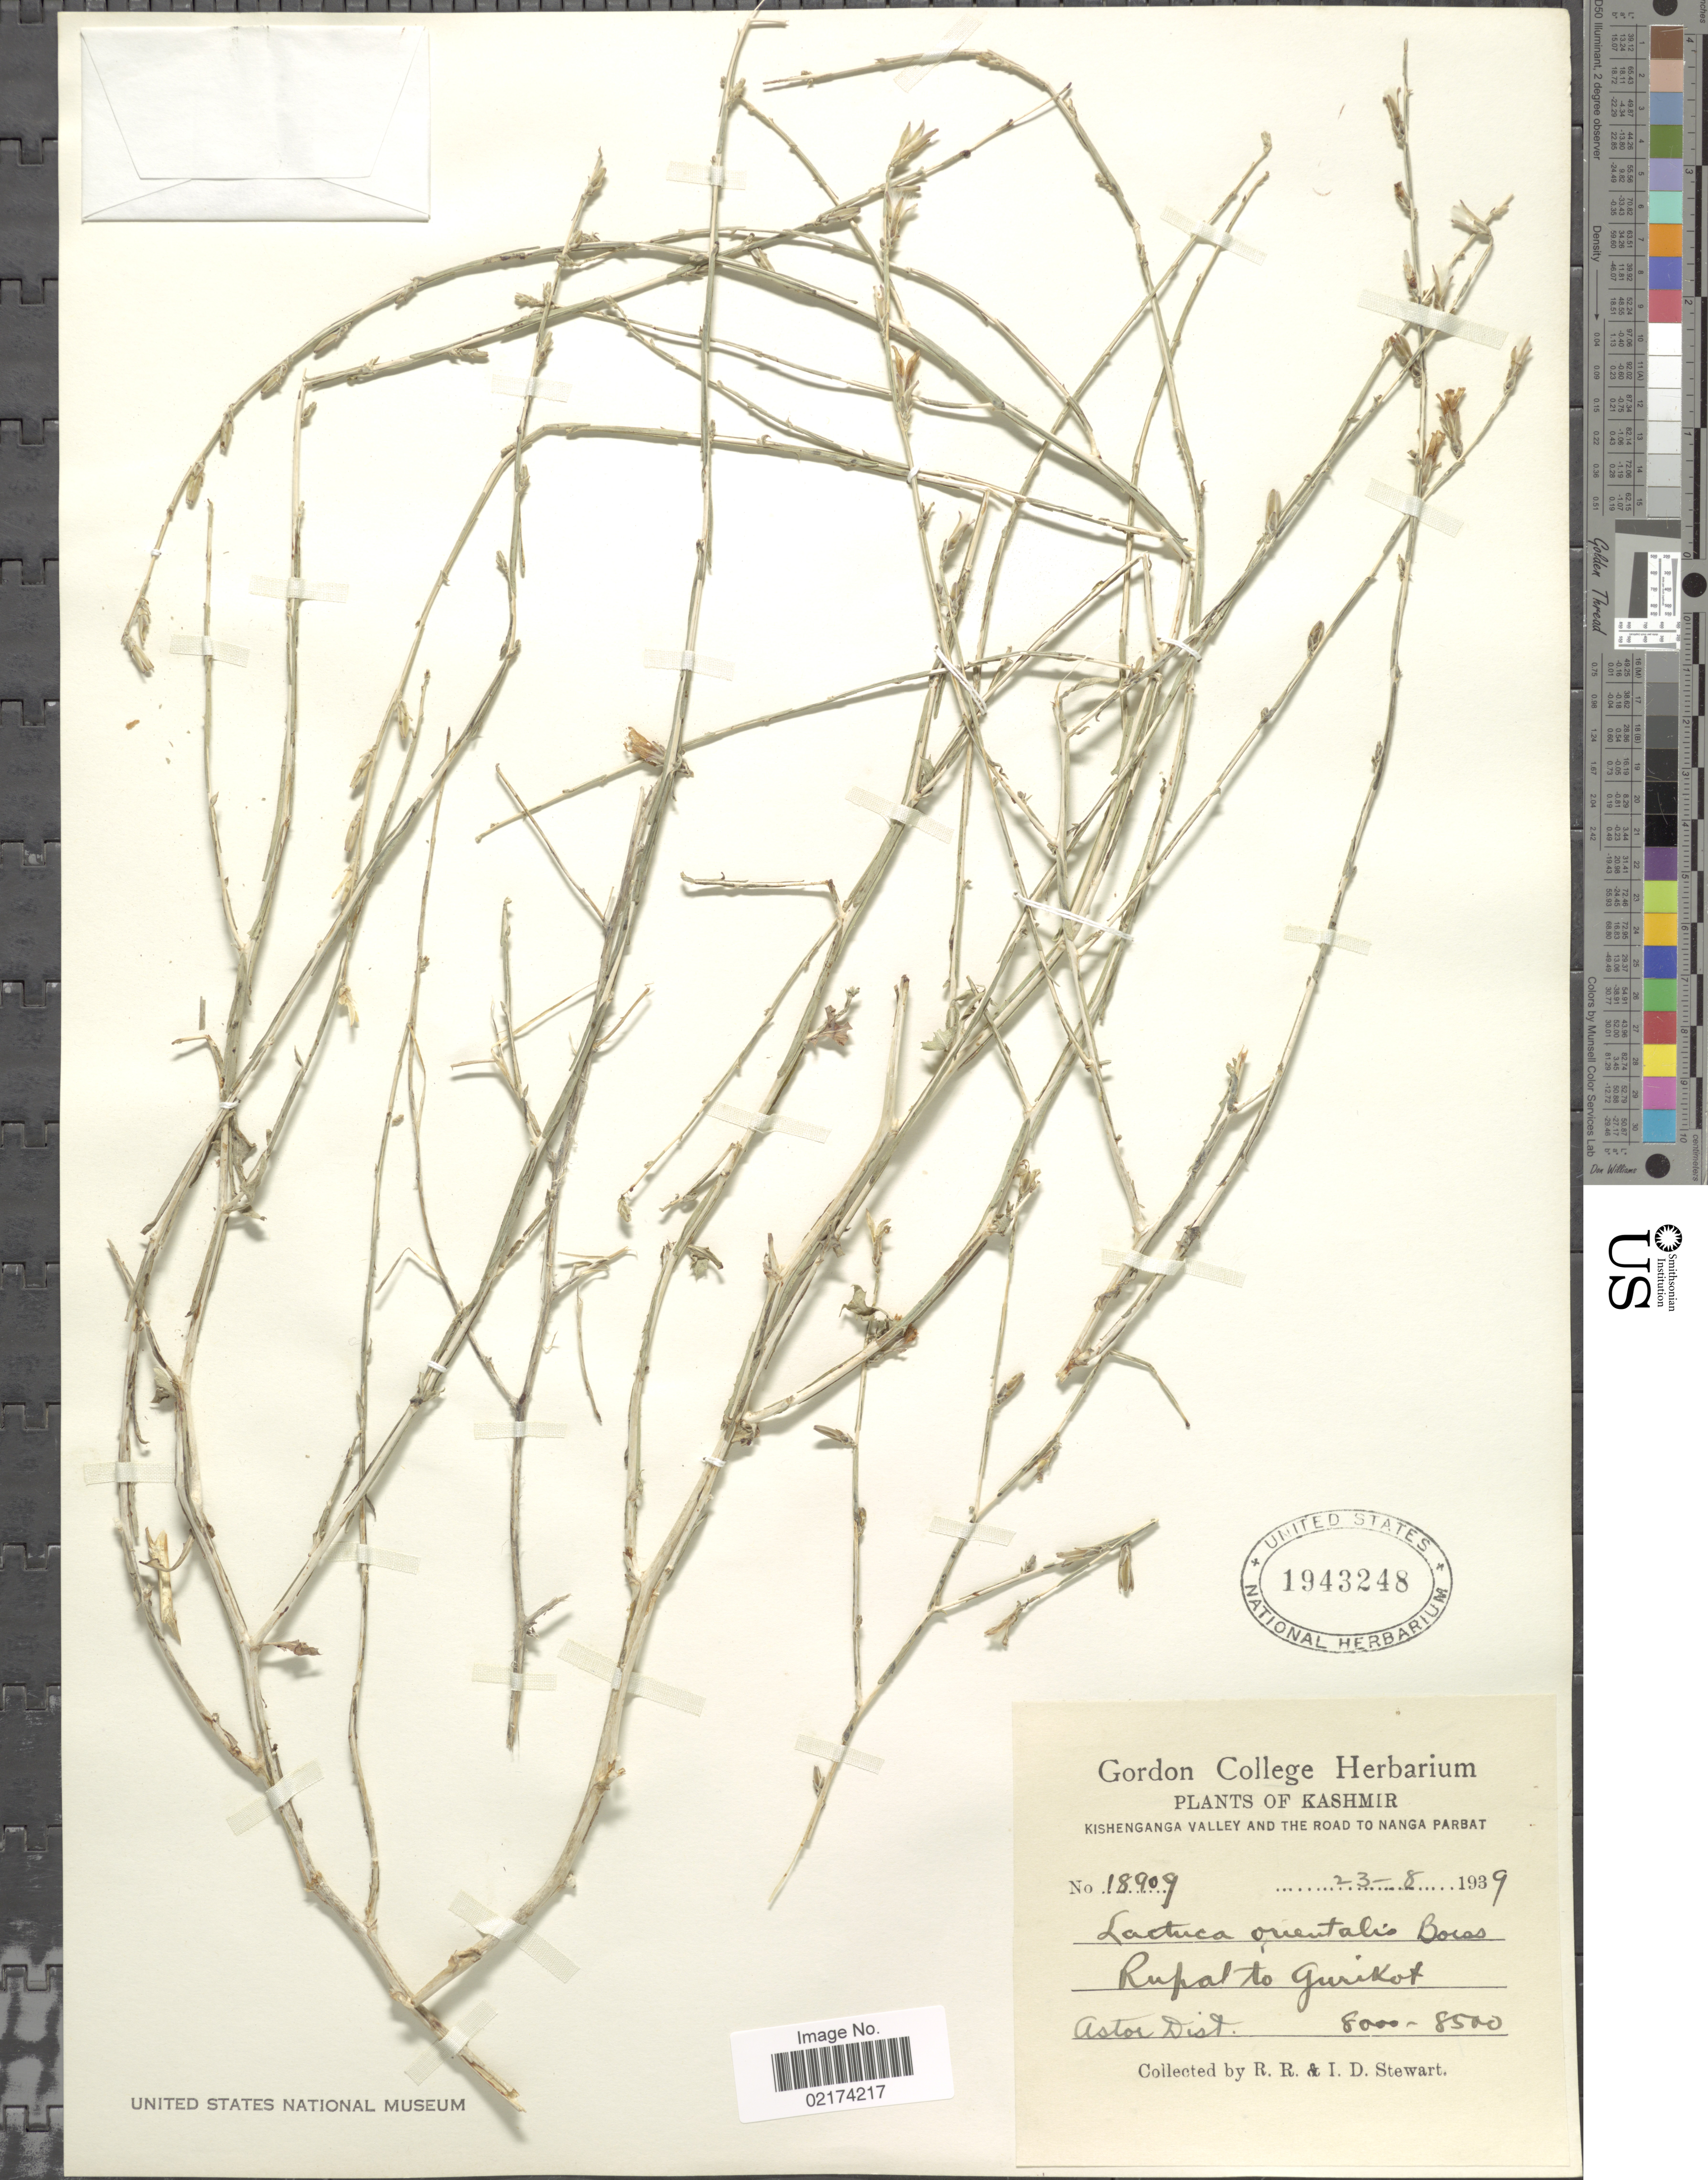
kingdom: Plantae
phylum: Tracheophyta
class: Magnoliopsida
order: Asterales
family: Asteraceae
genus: Lactuca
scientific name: Lactuca orientalis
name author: (Boiss.) Boiss.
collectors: R. R. Stewart & I. Stewart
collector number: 18909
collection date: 1939-08-23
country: India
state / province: Jammu and Kashmir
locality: Kashmir, Rupal to Gurikot, Astor Dist.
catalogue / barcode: US 1943248